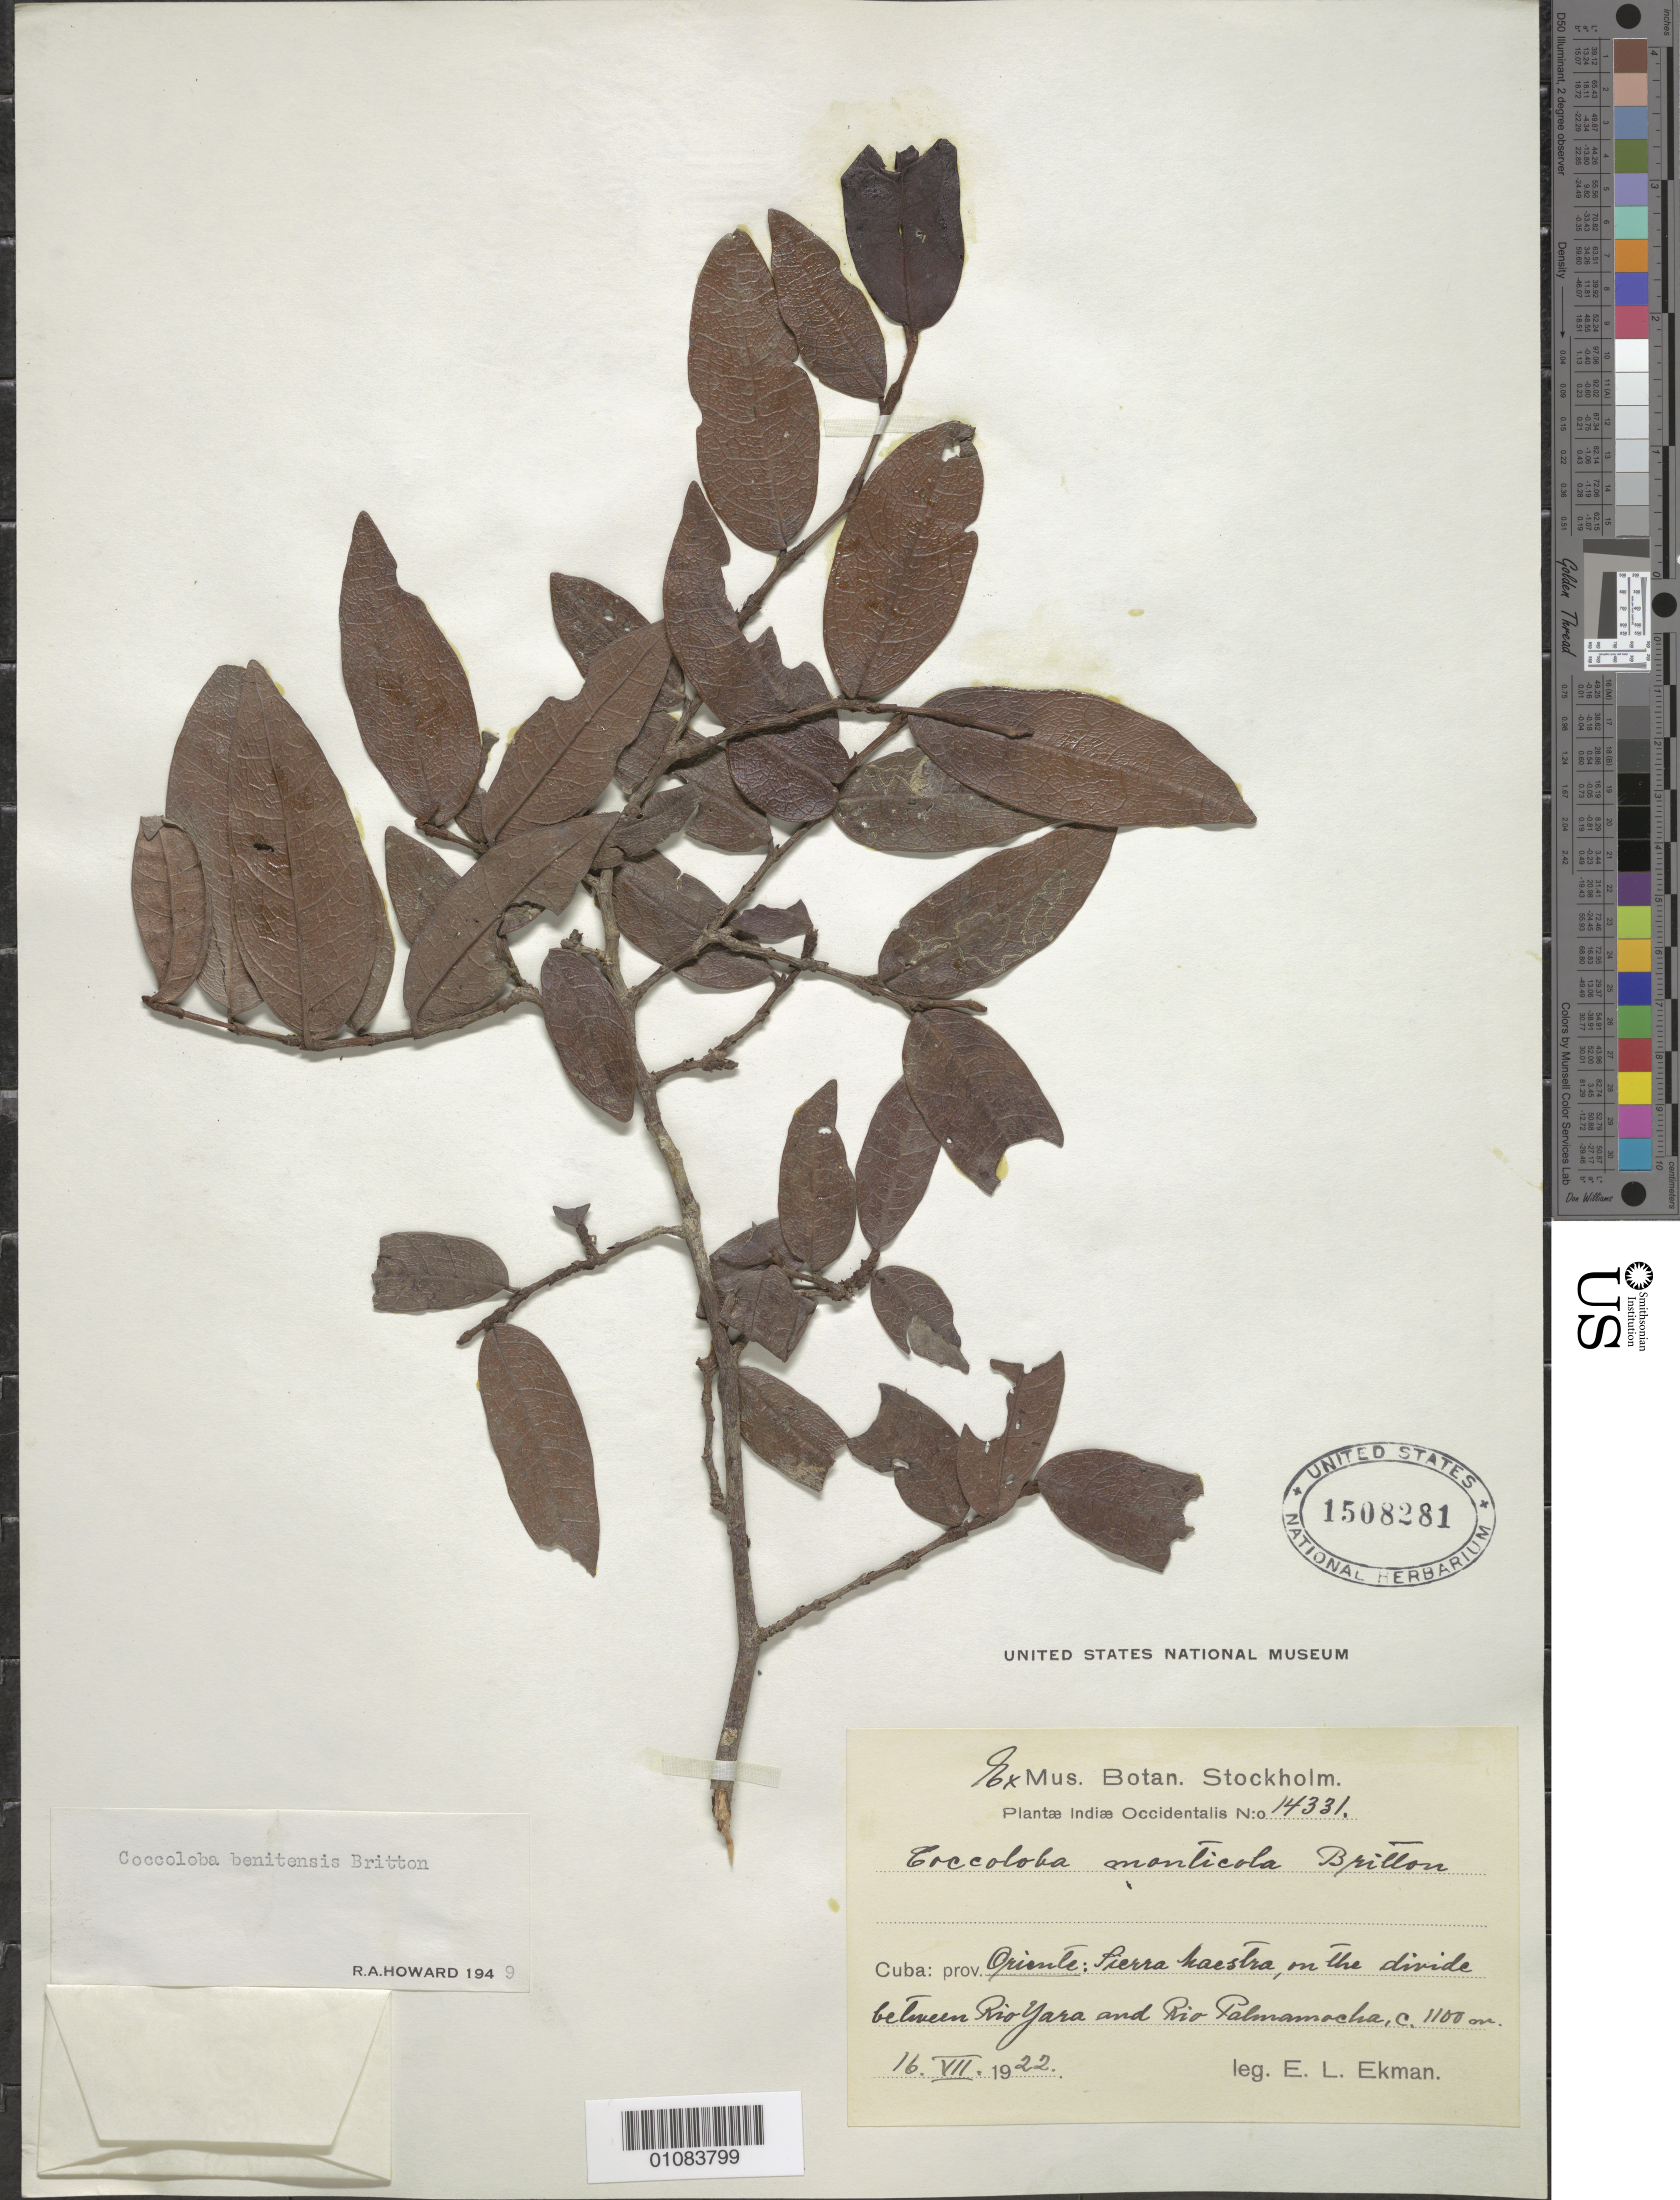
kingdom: Plantae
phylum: Tracheophyta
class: Magnoliopsida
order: Caryophyllales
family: Polygonaceae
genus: Coccoloba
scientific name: Coccoloba benitensis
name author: Britton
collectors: E. L. Ekman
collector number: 14331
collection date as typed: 16 Jul 1922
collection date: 1922-07-16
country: Cuba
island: Cuba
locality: Oriente: Sierra Maestra, on the divide between Rio Yara and Rio Palmamacha (Probably Granma province)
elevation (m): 1100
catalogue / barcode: US 1508281